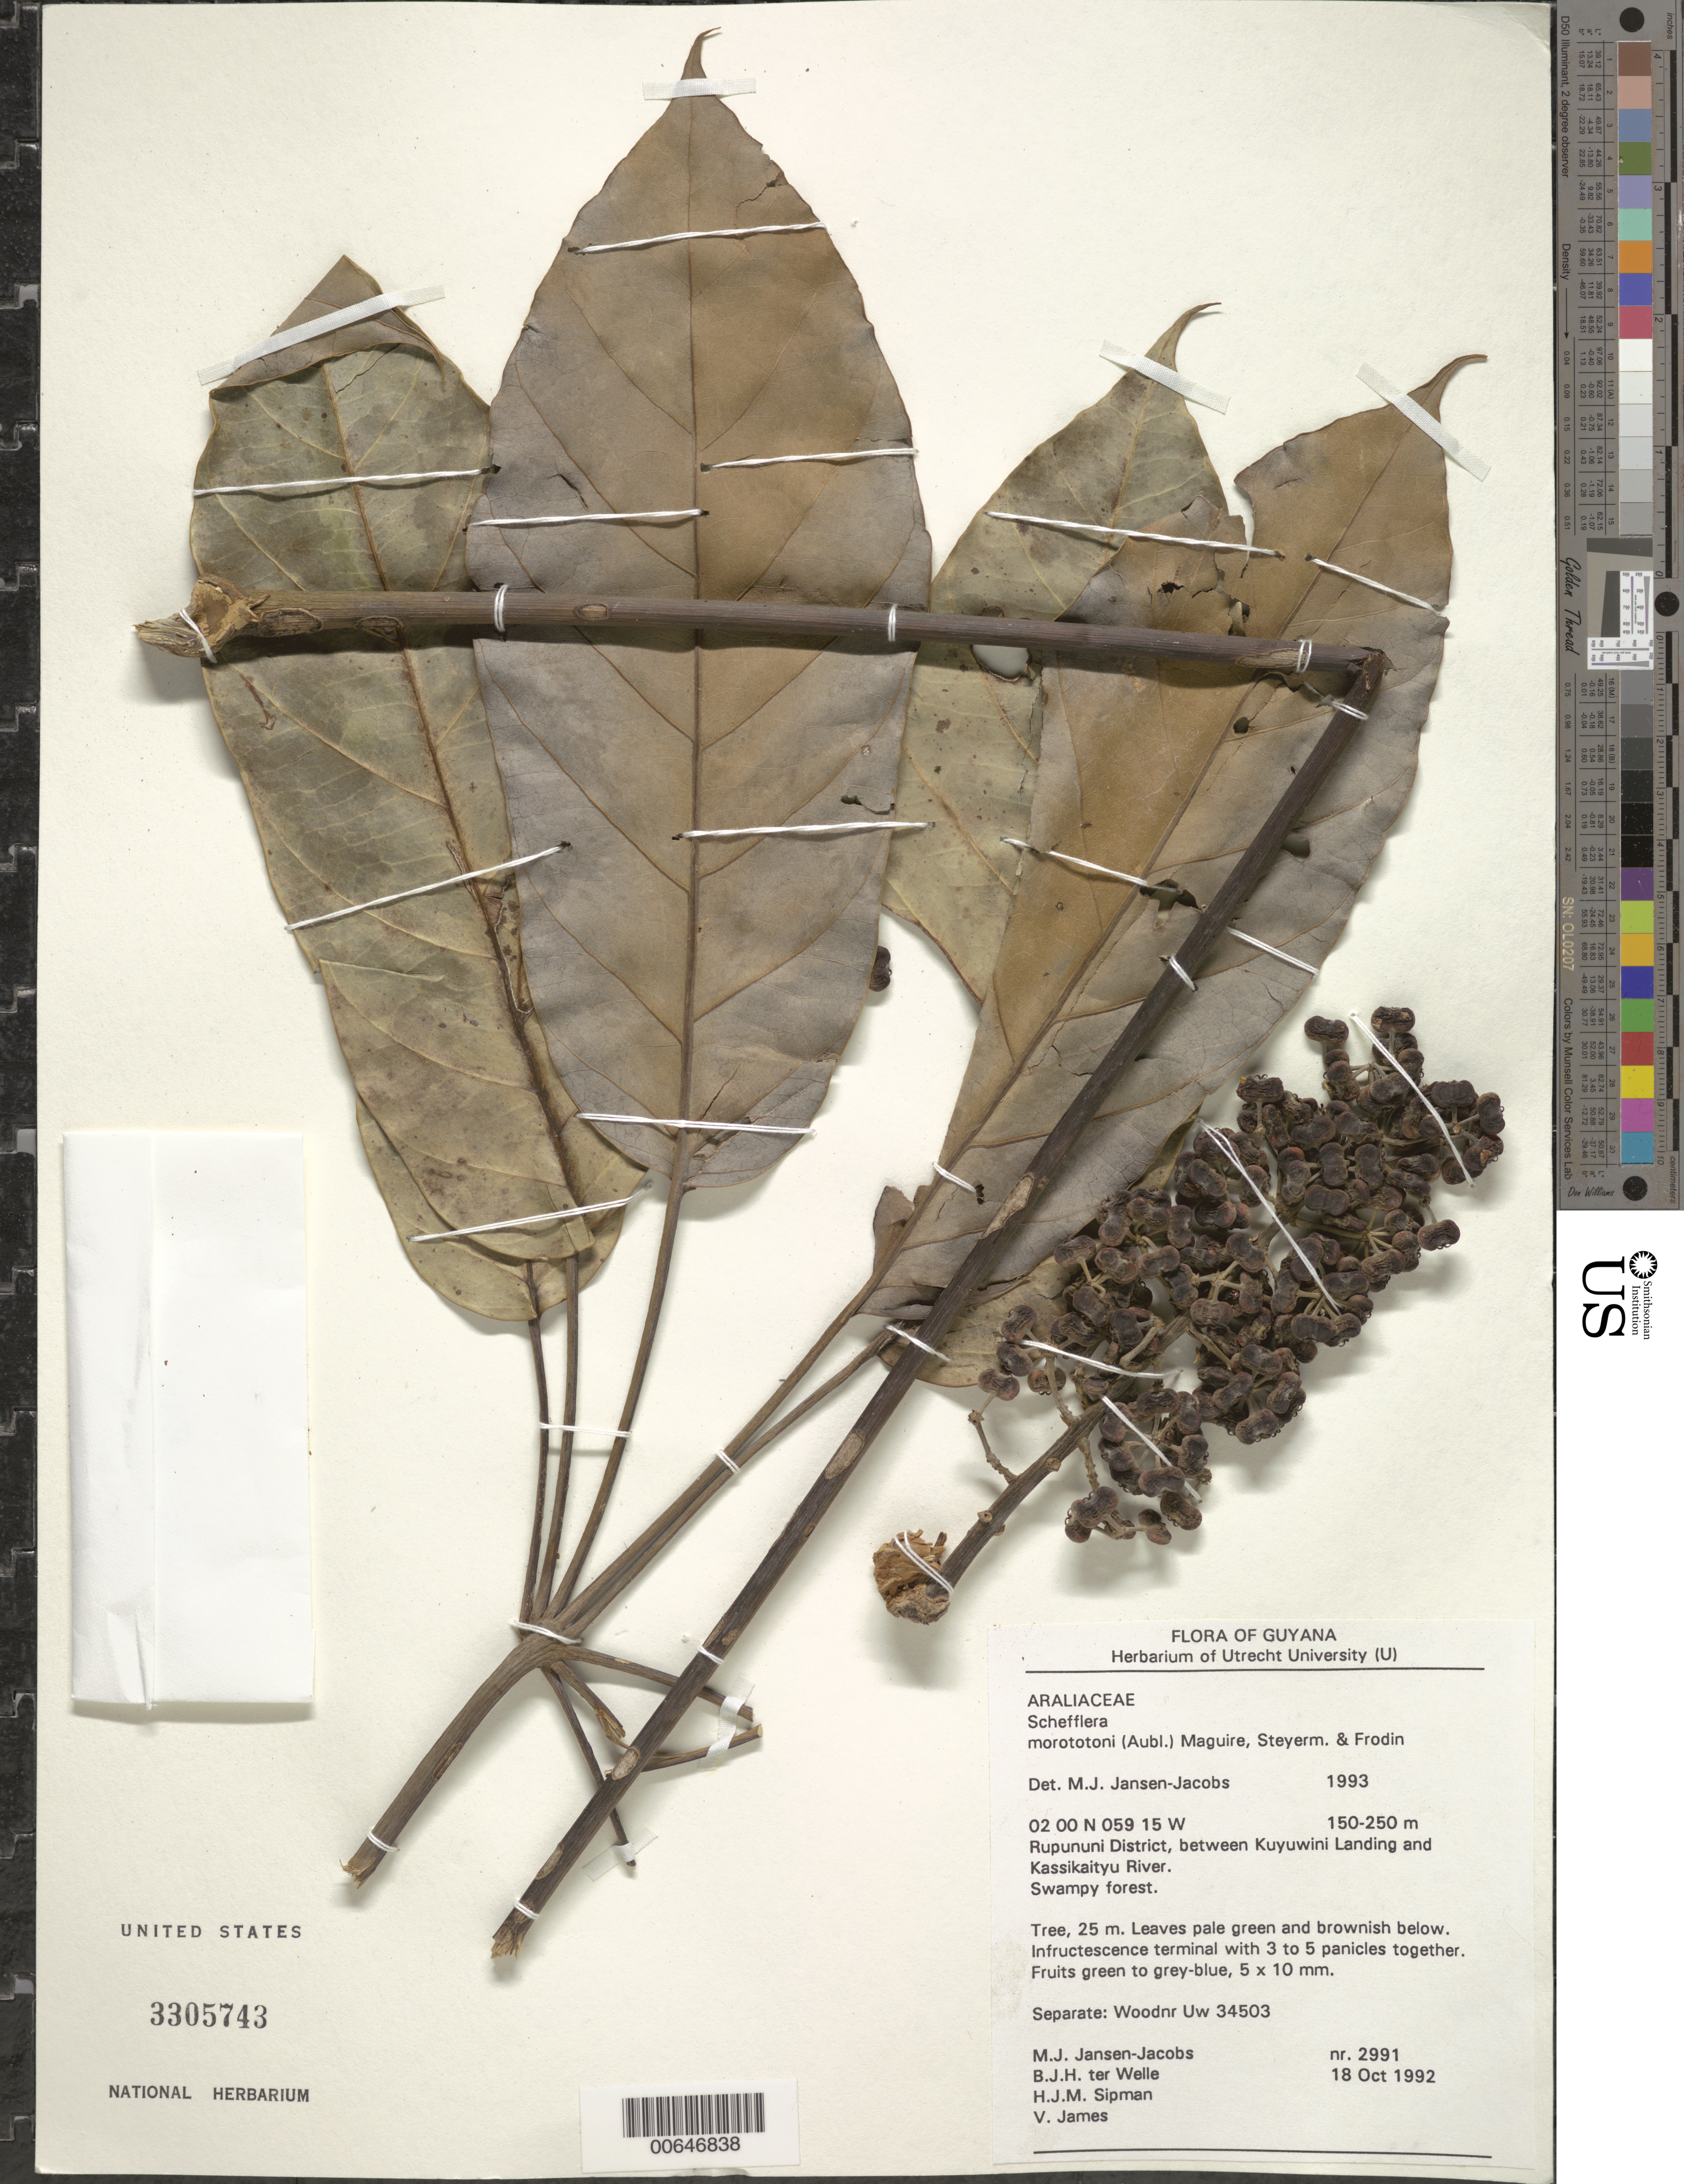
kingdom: Plantae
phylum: Tracheophyta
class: Magnoliopsida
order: Apiales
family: Araliaceae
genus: Schefflera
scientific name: Schefflera morototoni (Aubl.) Maguire, Steyerm. & Frodin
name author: (Aubl.) Maguire et al.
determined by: Jansen-Jacobs, M. J., (U), Nationaal Herbarium Nederland, Utrecht University branch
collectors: M. J. Jansen-Jacobs, B. Welle, H. J. M. Sipman & V. James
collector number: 2991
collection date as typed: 18-Oct-92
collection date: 1992-10-18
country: Guyana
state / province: U. Takutu-U. Essequibo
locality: Rupununi District, between Kuyuwini Landing and Kassikaityu River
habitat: Swampy forest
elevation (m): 150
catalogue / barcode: US 3305743